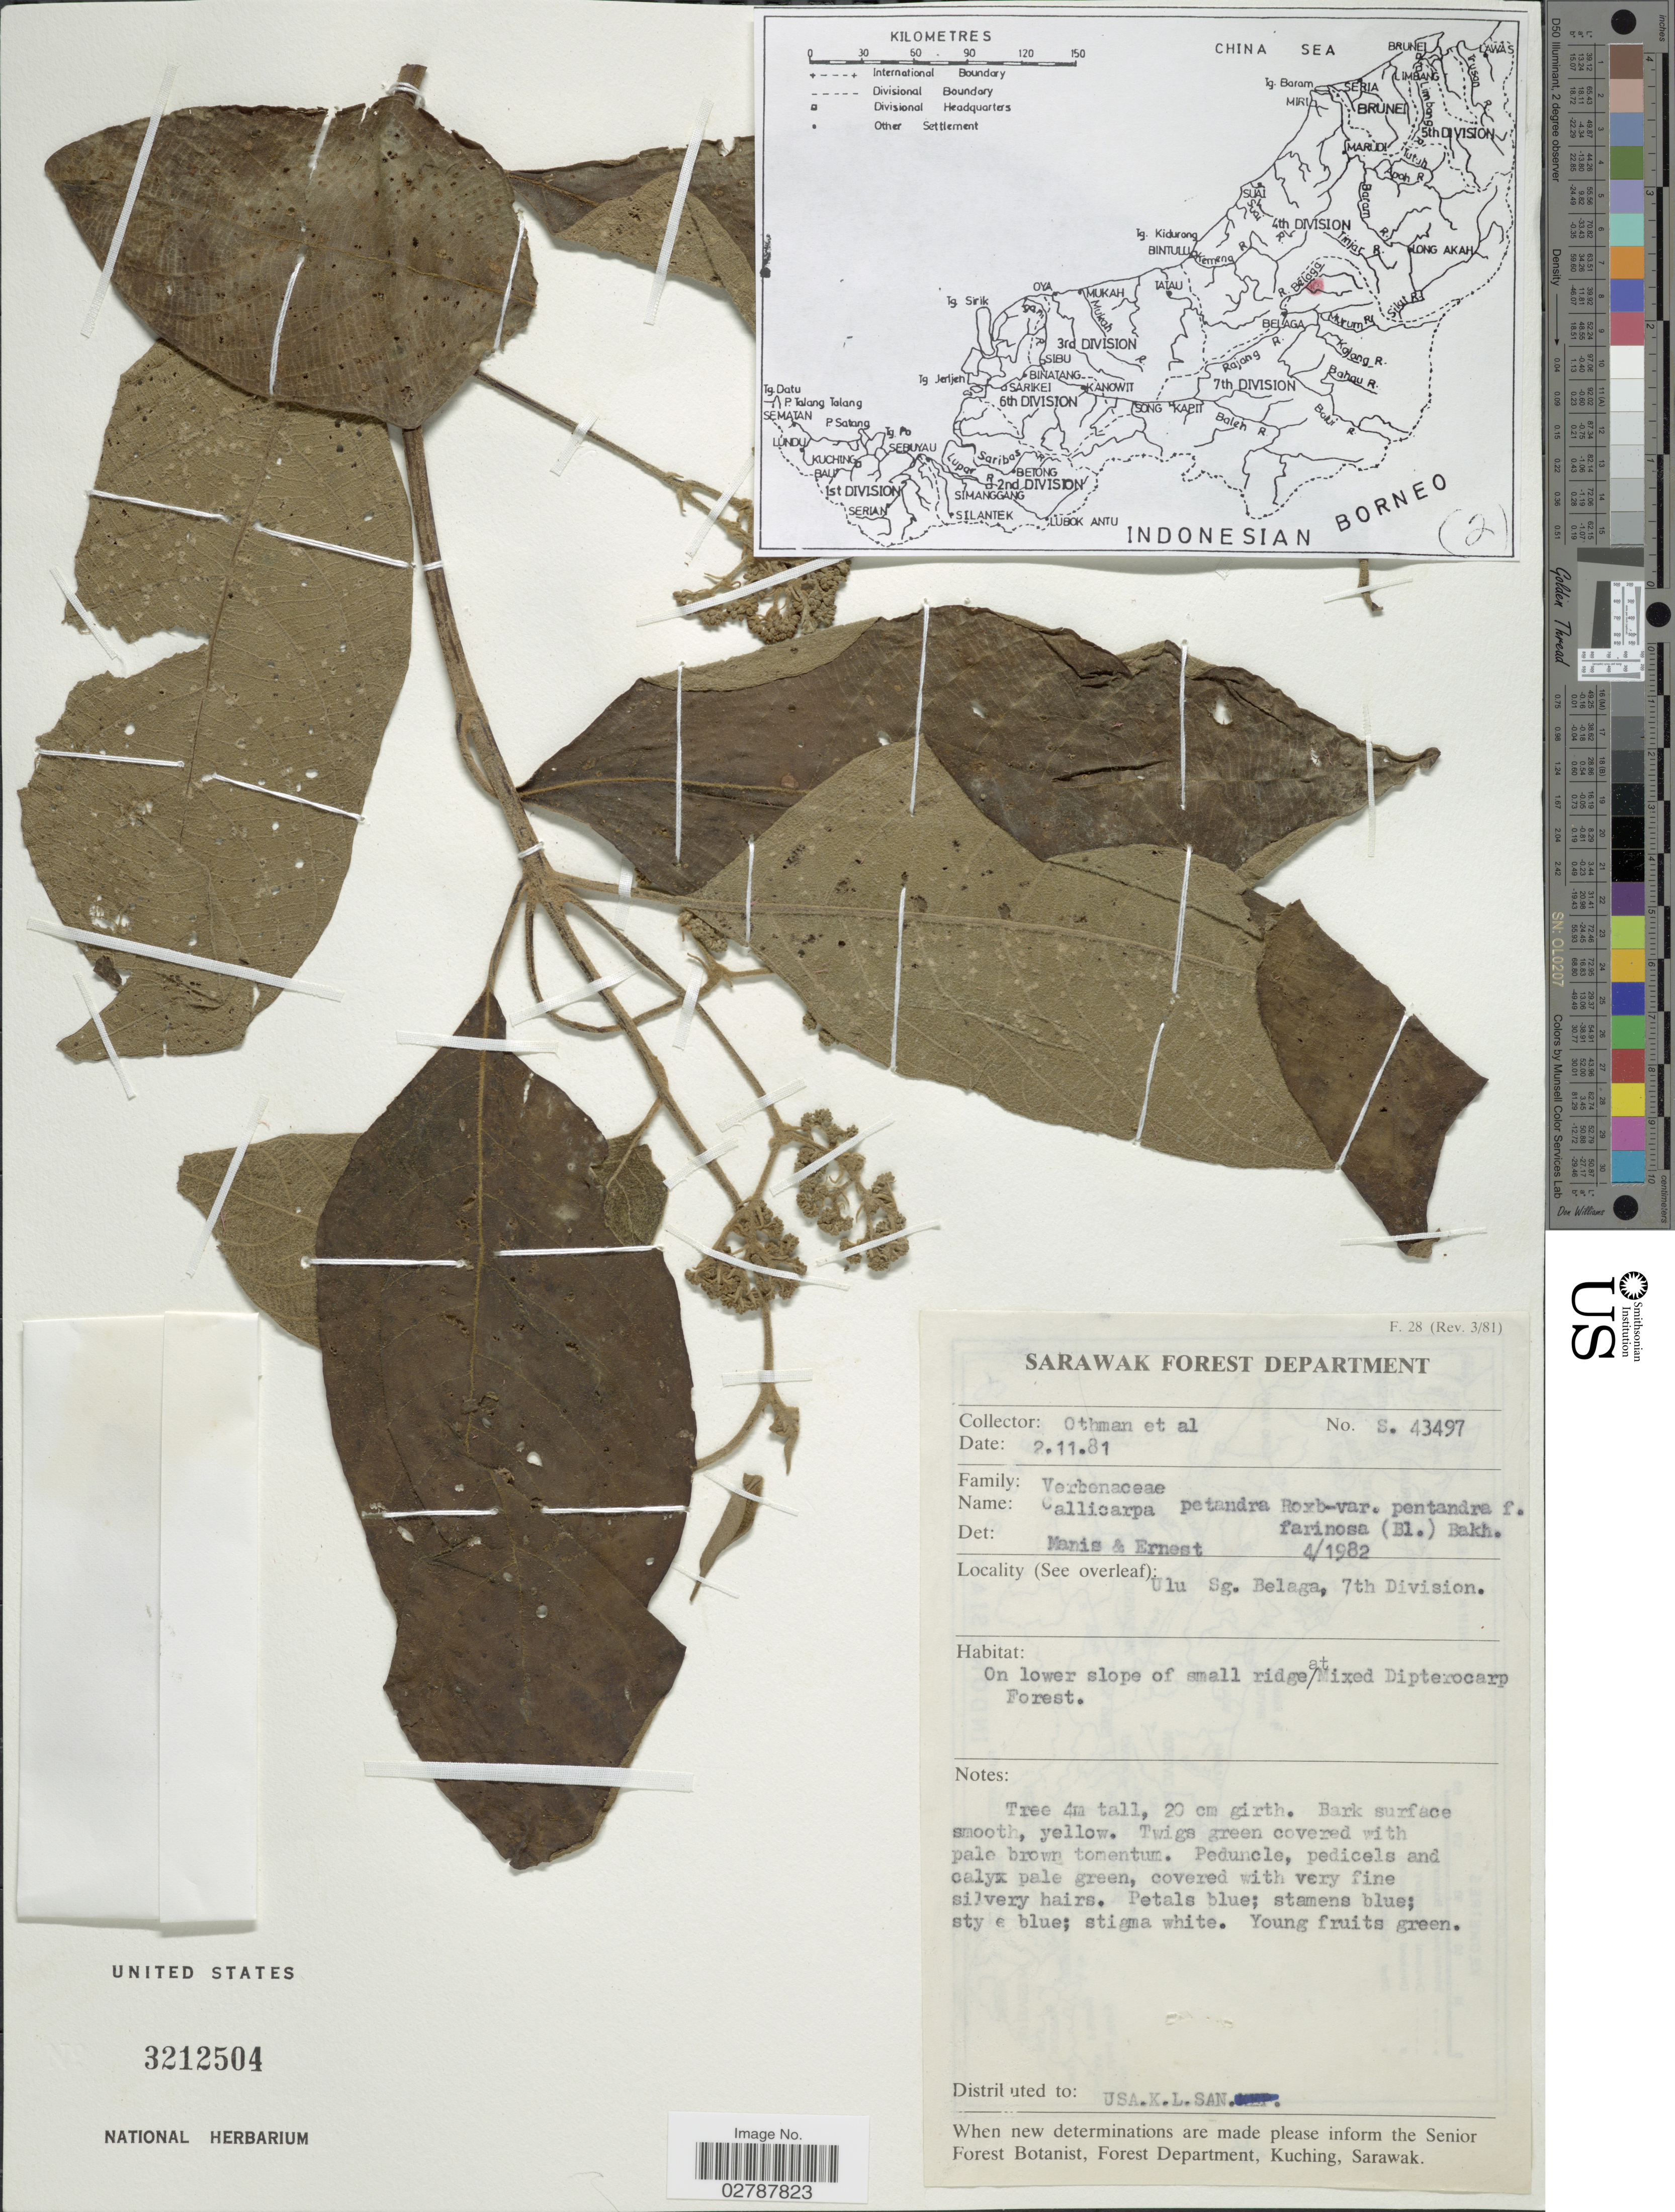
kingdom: Plantae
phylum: Tracheophyta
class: Magnoliopsida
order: Lamiales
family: Lamiaceae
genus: Callicarpa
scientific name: Callicarpa pentandra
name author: Roxb.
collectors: Othman & et al.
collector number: S43497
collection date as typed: Transcribed d/m/y: 2/11/81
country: Malaysia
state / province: Sarawak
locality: Ulu Sg. Belaga, 7th Division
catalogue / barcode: US 3212504